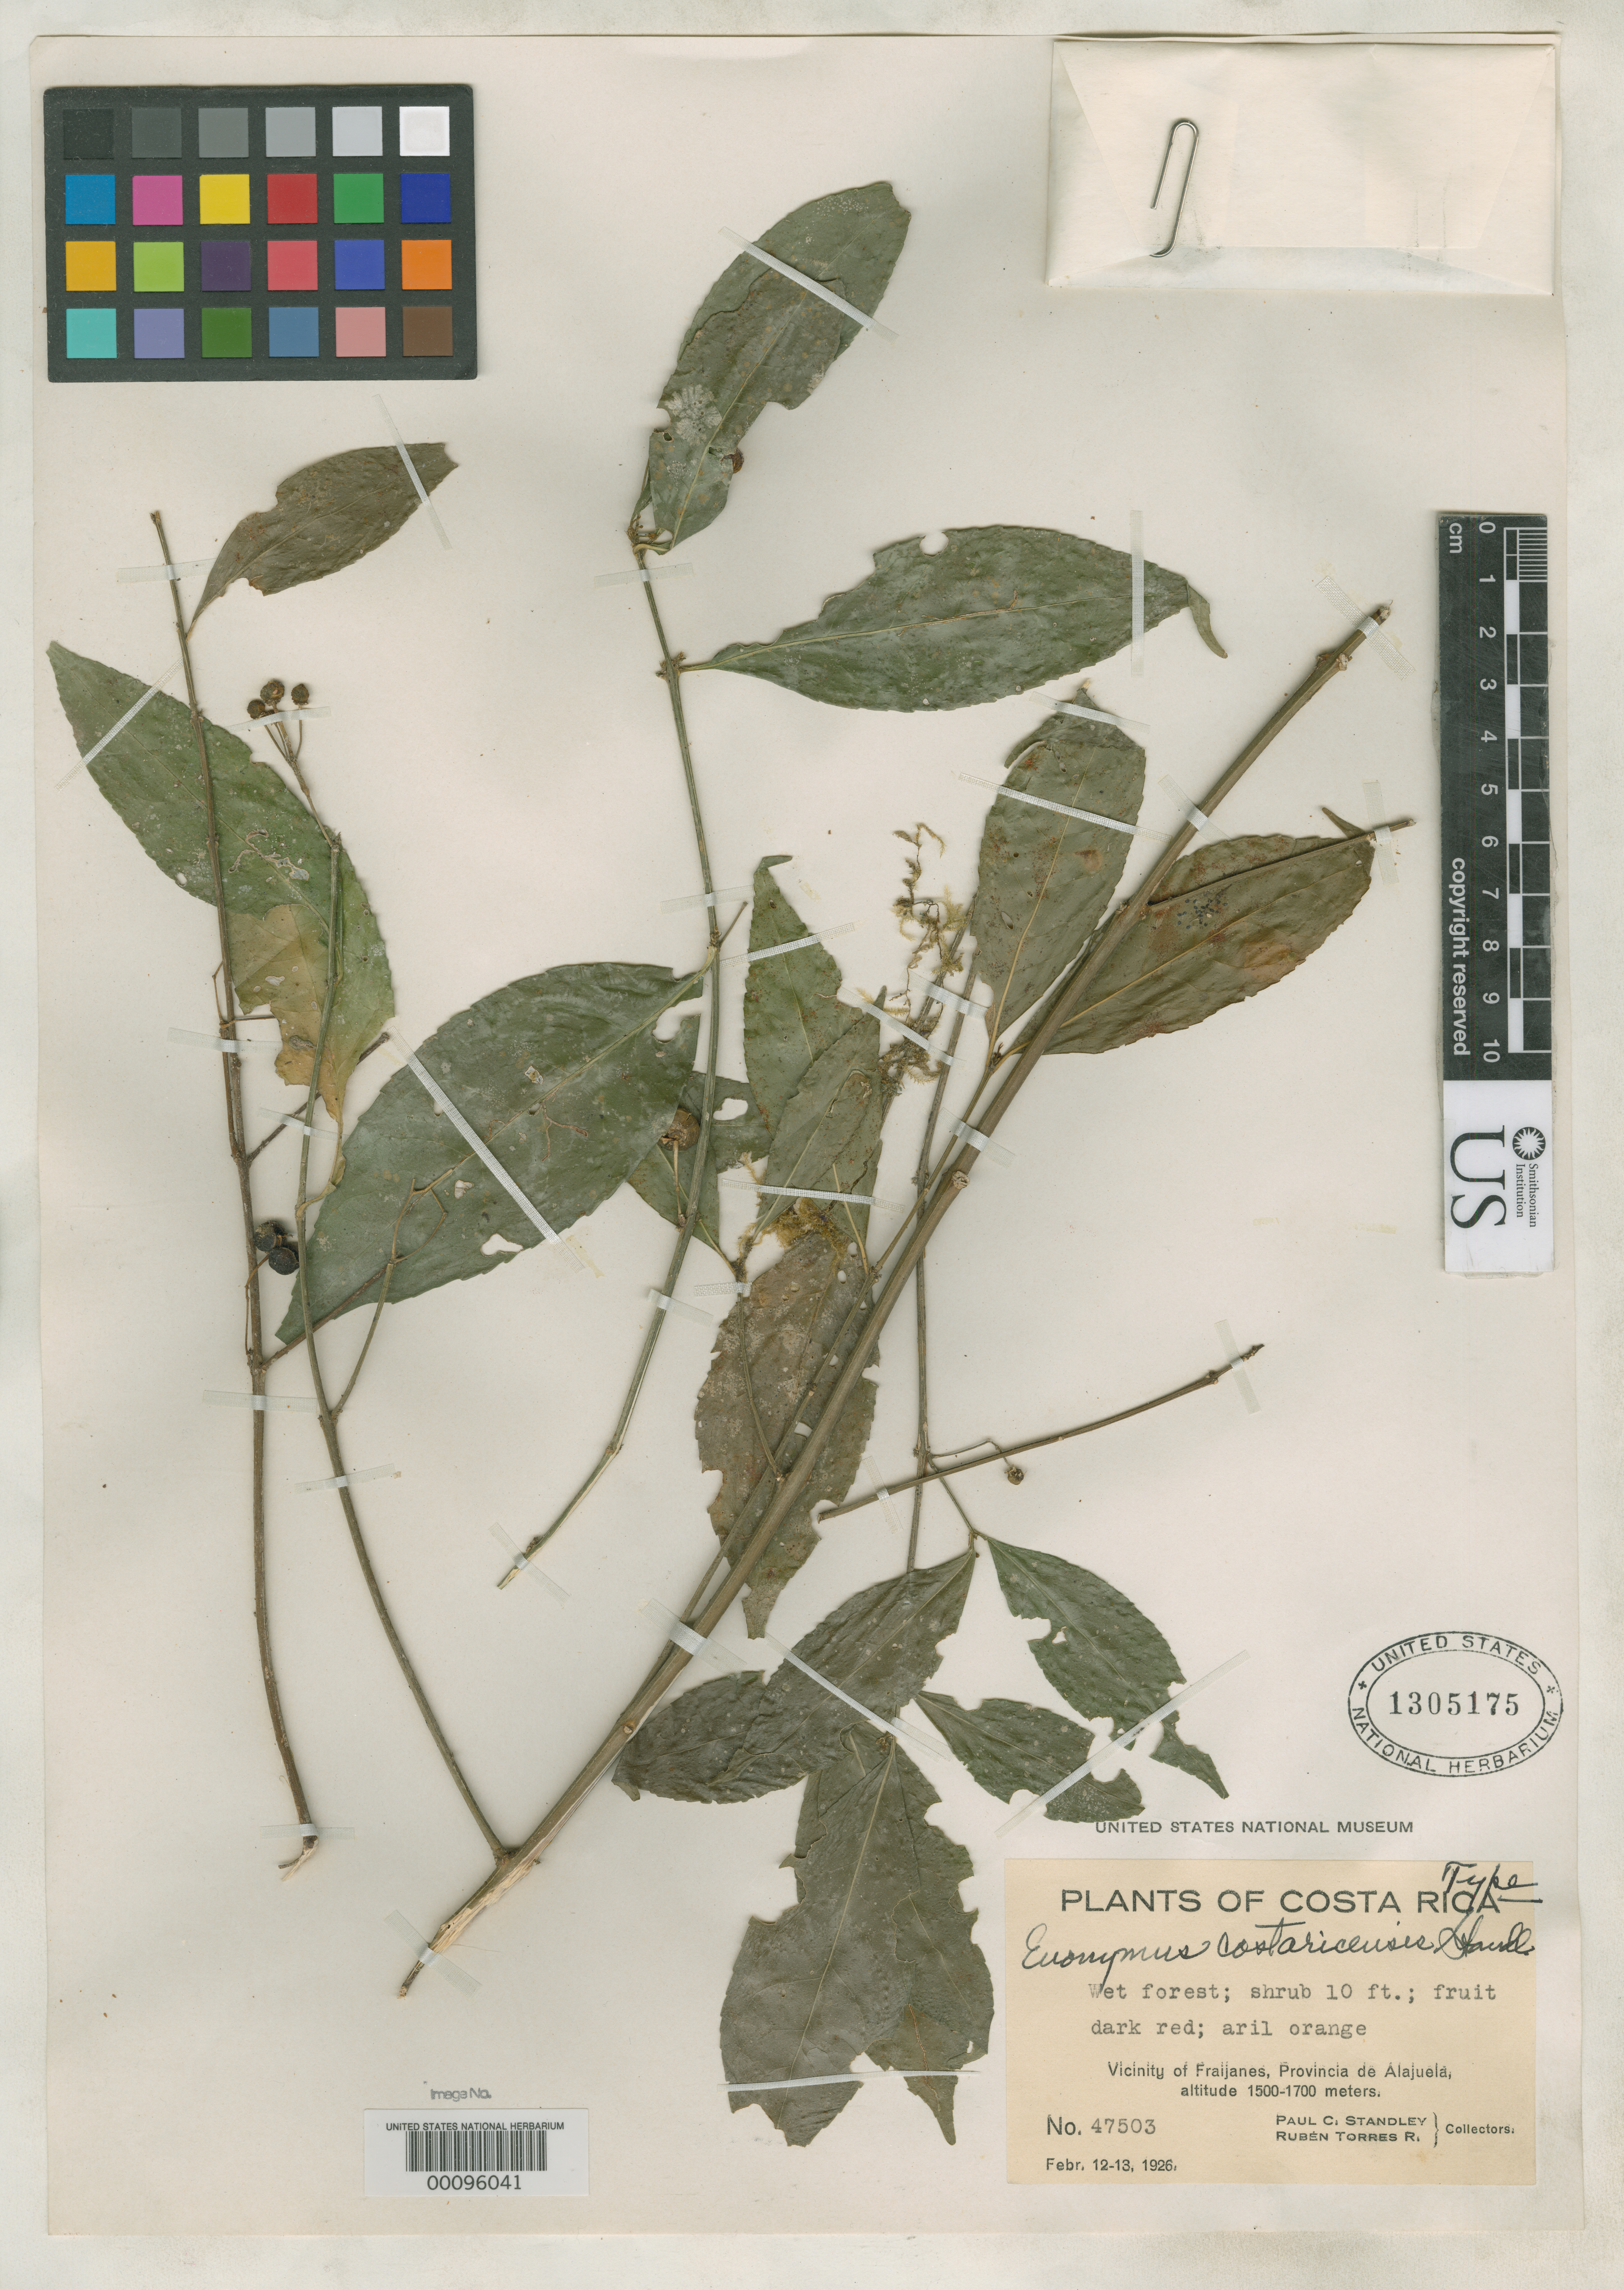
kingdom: Plantae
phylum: Tracheophyta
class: Magnoliopsida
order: Celastrales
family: Celastraceae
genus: Euonymus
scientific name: Euonymus costaricensis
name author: Standl.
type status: Holotype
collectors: P. C. Standley & R. Torres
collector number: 47503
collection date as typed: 12 Feb 1926 to 13 Feb 1926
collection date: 1926-02-12/1926-02-13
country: Costa Rica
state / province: Alajuela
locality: Fraijanes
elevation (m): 1500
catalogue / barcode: US 1305175